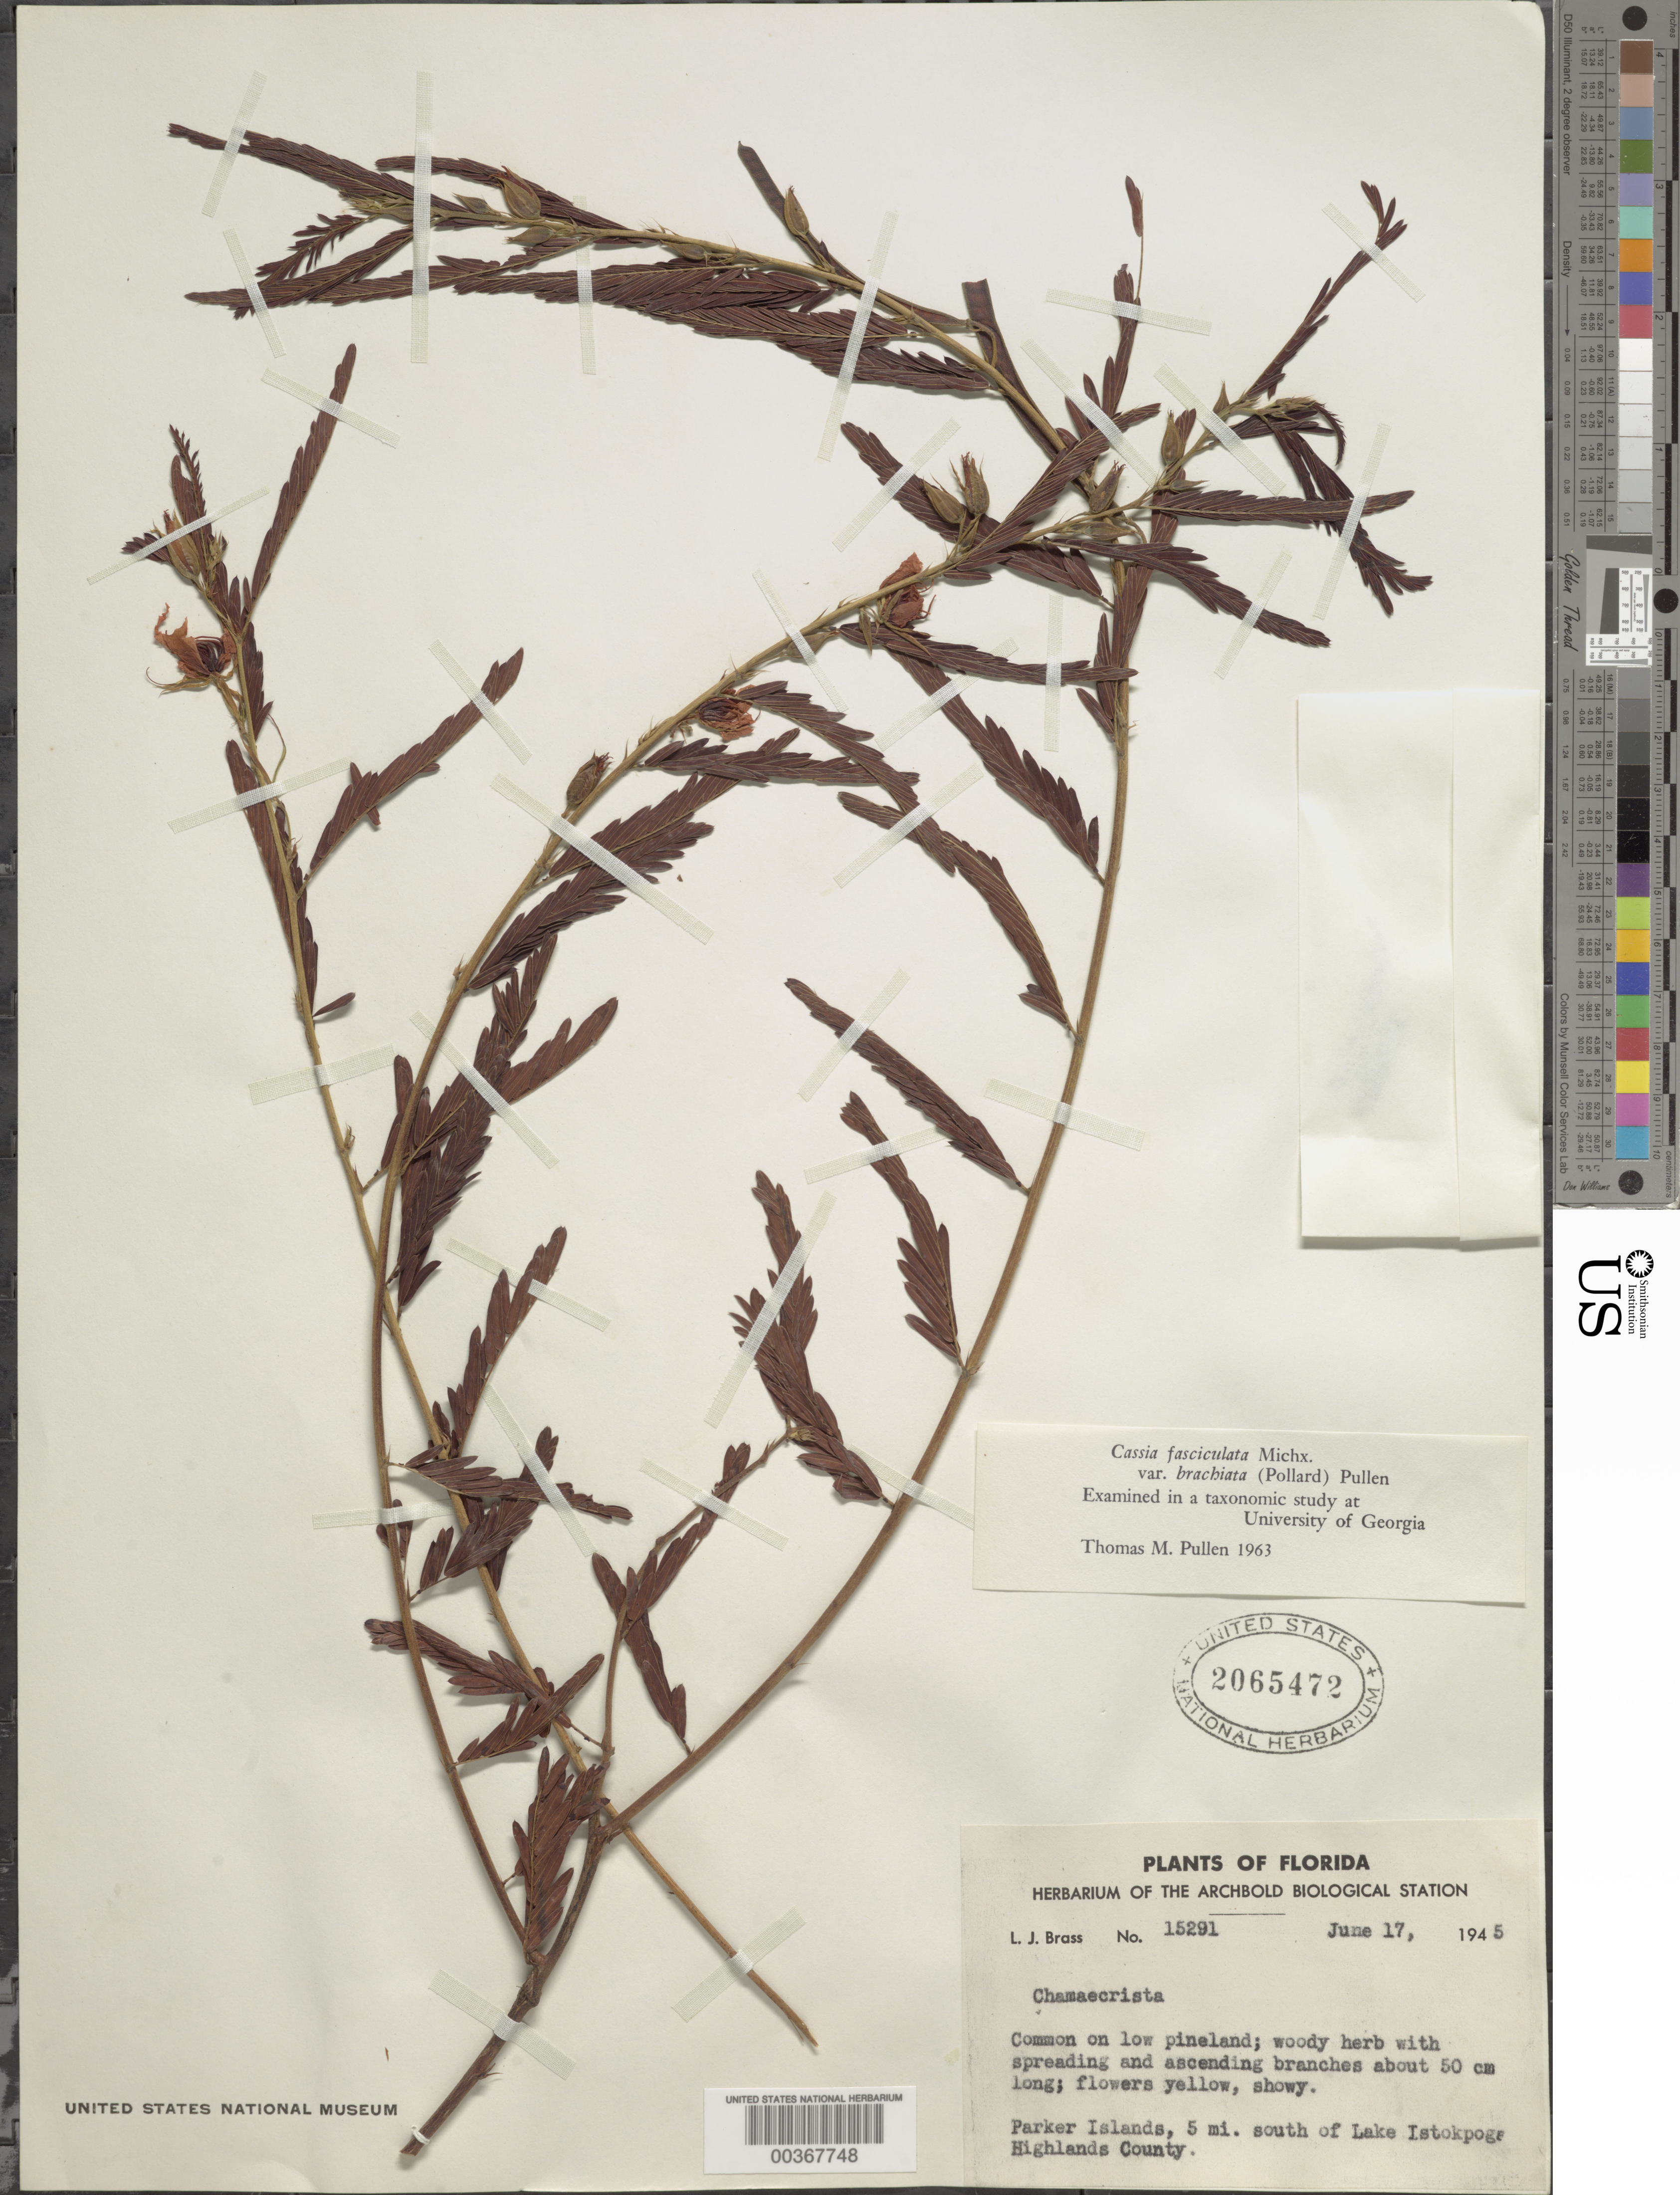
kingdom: Plantae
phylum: Tracheophyta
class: Magnoliopsida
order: Fabales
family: Fabaceae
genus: Cassia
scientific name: Cassia fasciculata var. brachiata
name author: (Pollard) Pullen ex Isley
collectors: L. J. Brass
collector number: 15291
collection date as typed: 17 Jun 1945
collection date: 1945-06-17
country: United States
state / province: Florida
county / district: Highlands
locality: Parker islands, 5 mi s of lake istokpoge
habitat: Low pineland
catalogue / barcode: US 2065472